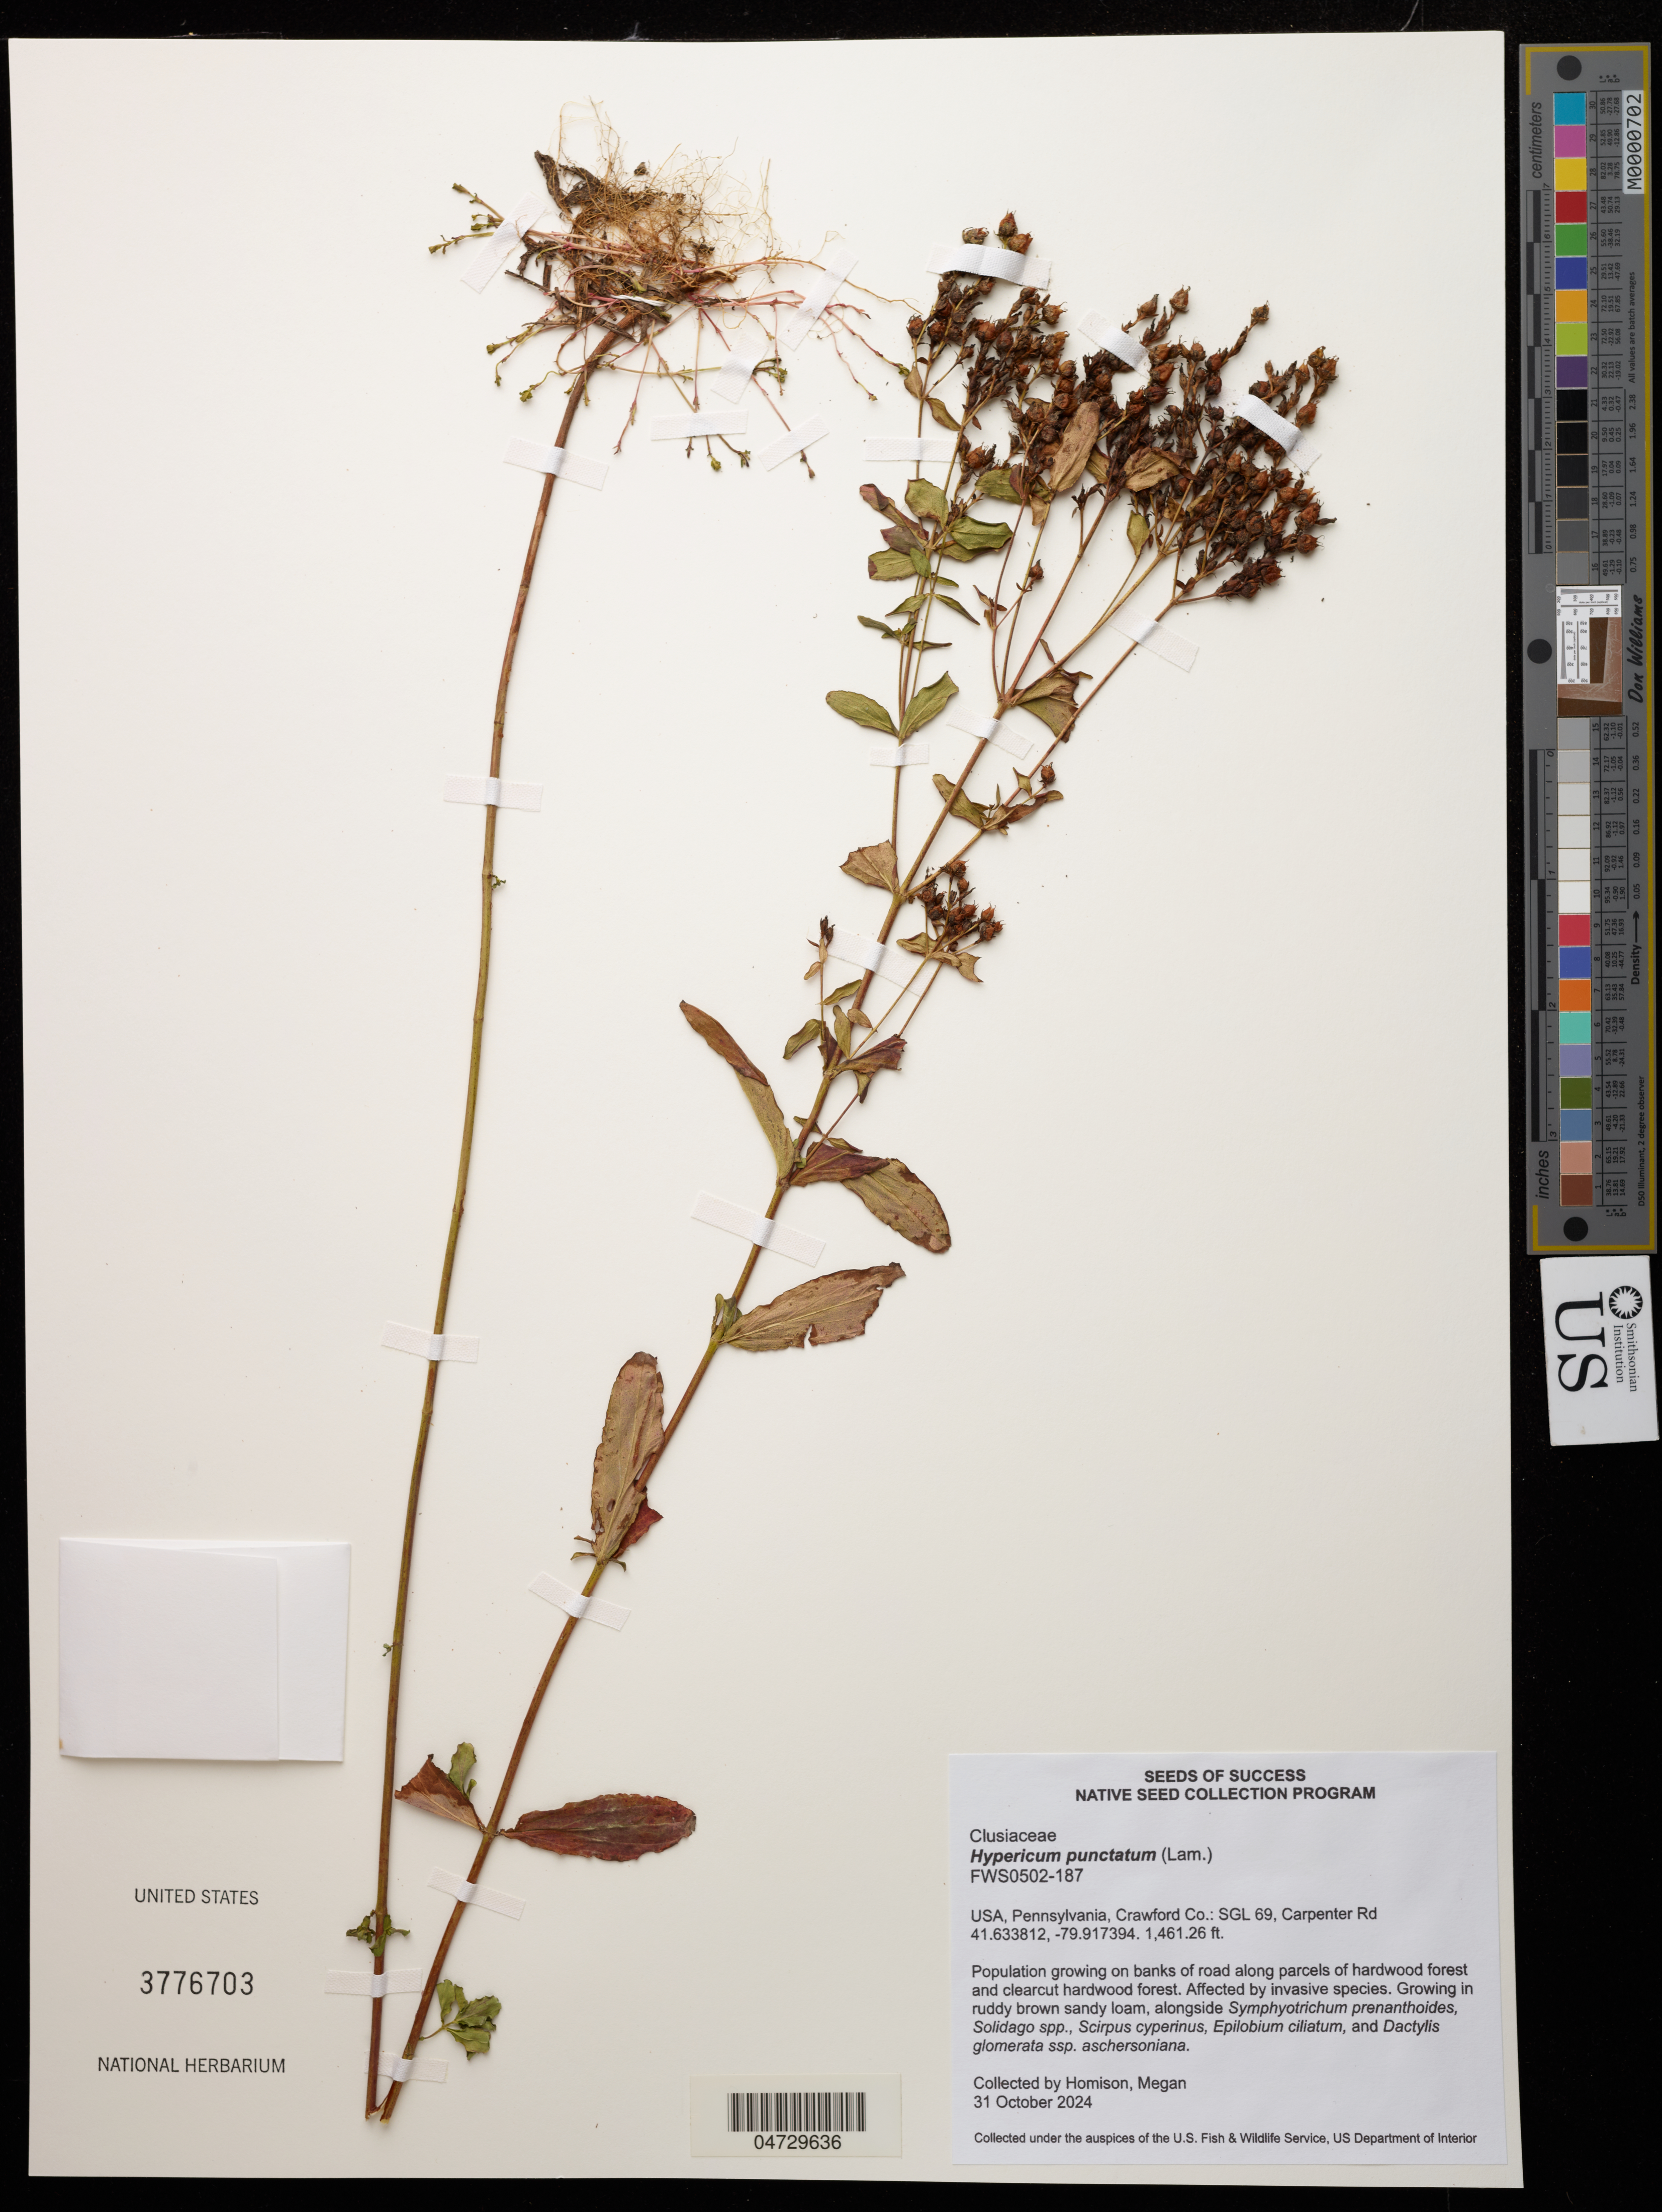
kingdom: Plantae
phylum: Tracheophyta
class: Magnoliopsida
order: Malpighiales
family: Hypericaceae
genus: Hypericum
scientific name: Hypericum punctatum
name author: Lam.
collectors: M. Homison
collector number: FWS0502-187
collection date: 2024-10-31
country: United States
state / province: Pennsylvania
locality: Crawford Co.: SGL 69, Carpenter Rd.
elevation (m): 445.39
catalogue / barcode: US 3776703